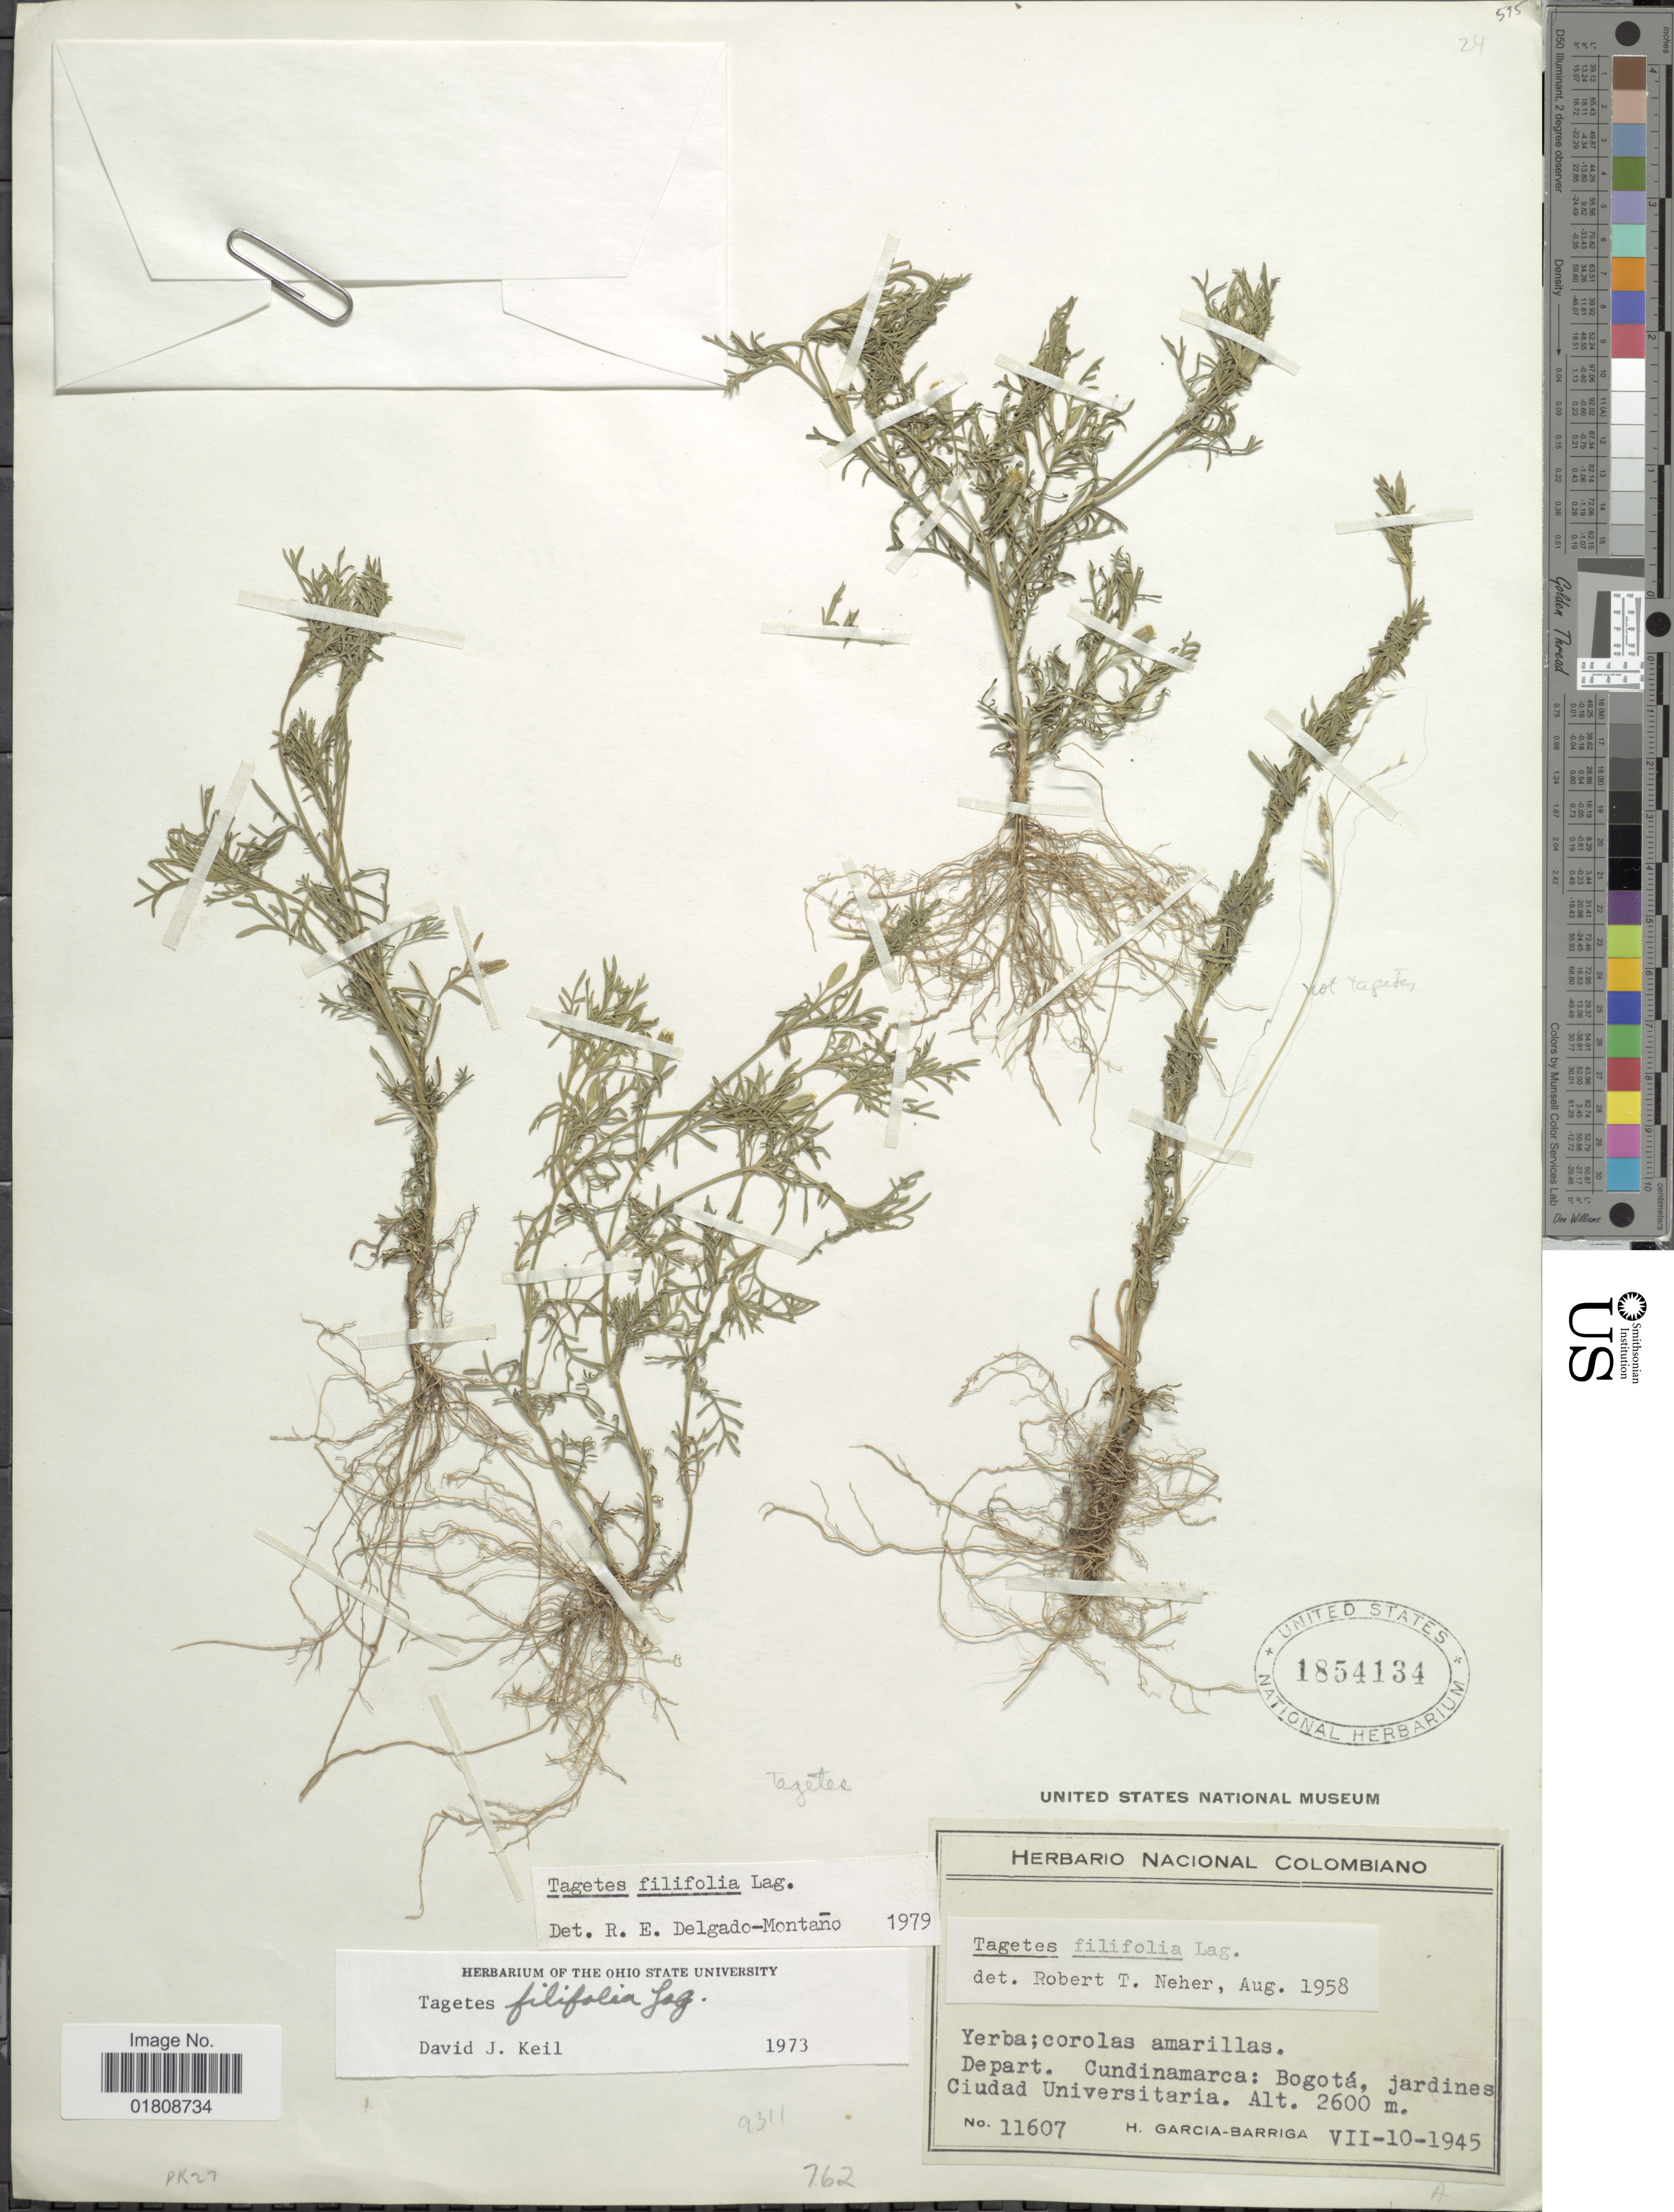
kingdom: Plantae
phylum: Tracheophyta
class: Magnoliopsida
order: Asterales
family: Asteraceae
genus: Tagetes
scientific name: Tagetes filifolia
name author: Lag.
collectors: H. García Barriga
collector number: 11607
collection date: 1945-07-10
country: Colombia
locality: Depart. Cundinamarca, Bogota, jardines Ciudad Universitaria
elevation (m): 2600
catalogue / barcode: US 1854134